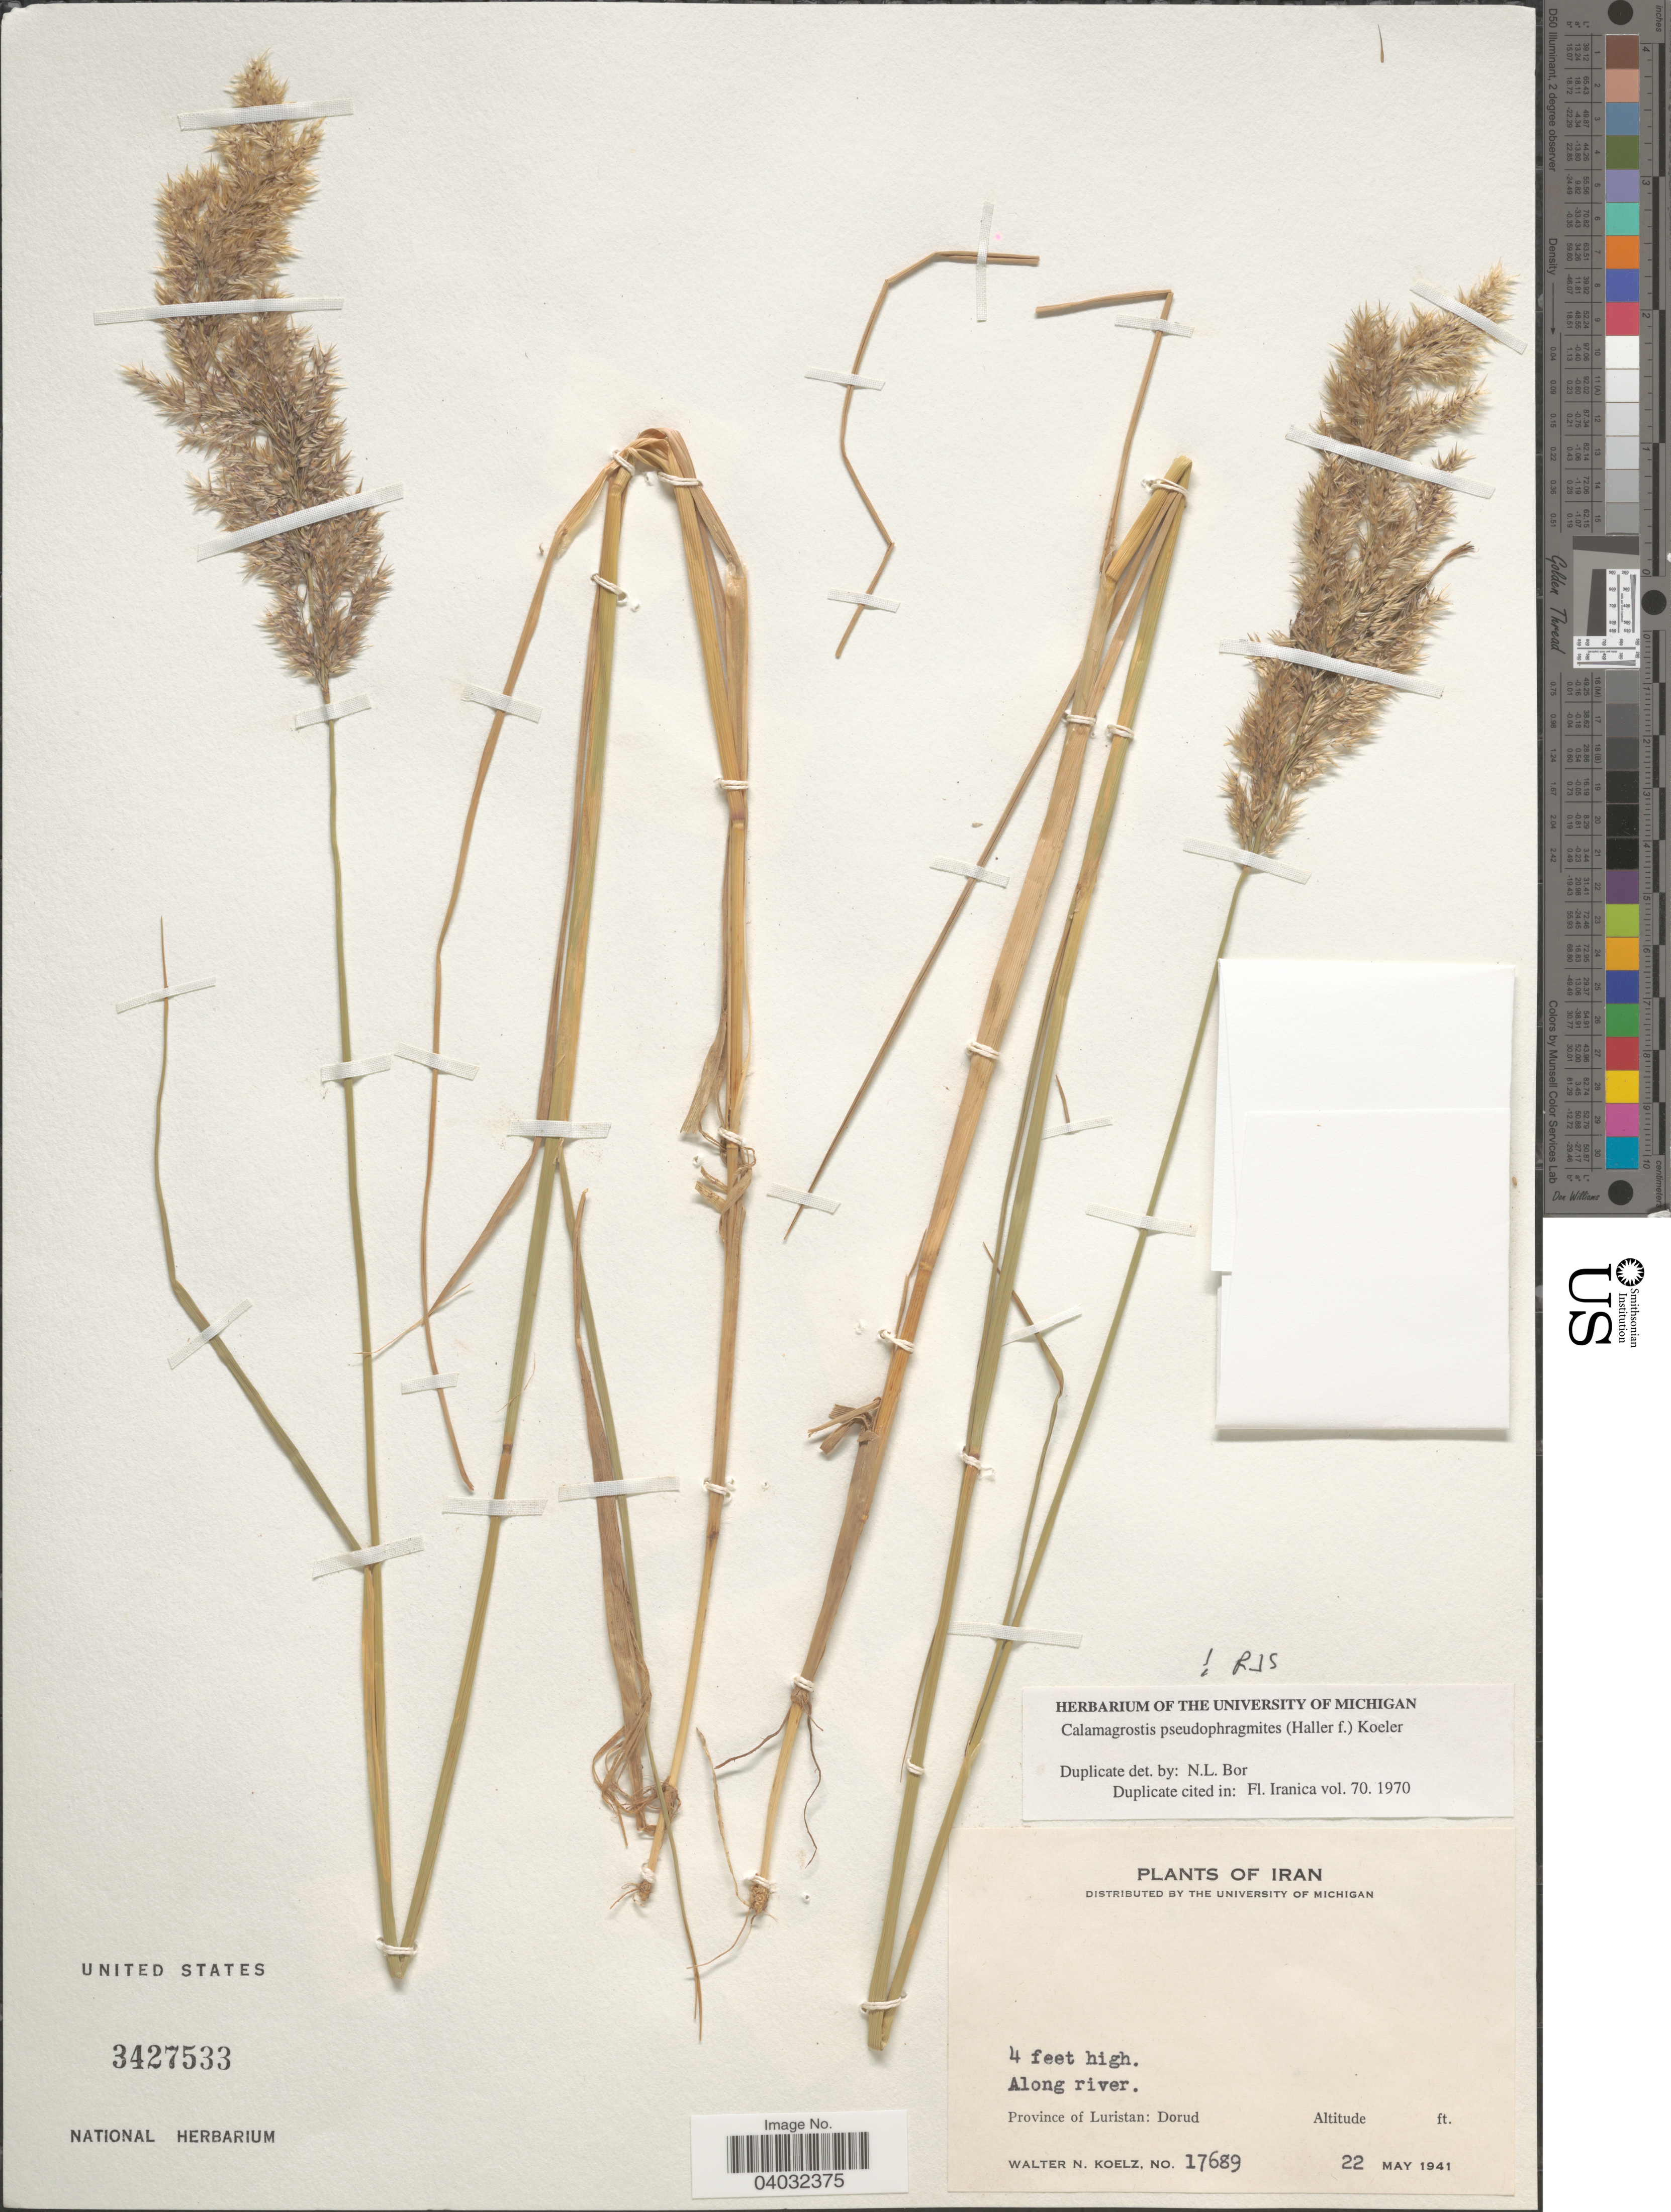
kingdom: Plantae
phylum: Tracheophyta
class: Liliopsida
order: Poales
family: Poaceae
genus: Calamagrostis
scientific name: Calamagrostis pseudophragmites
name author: (Haller f.) Koeler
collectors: W. N. Koelz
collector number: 17689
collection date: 1941-05-22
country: Iran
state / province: Lorestan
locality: Along river. Province of Luristan: Dorud.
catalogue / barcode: US 3427533